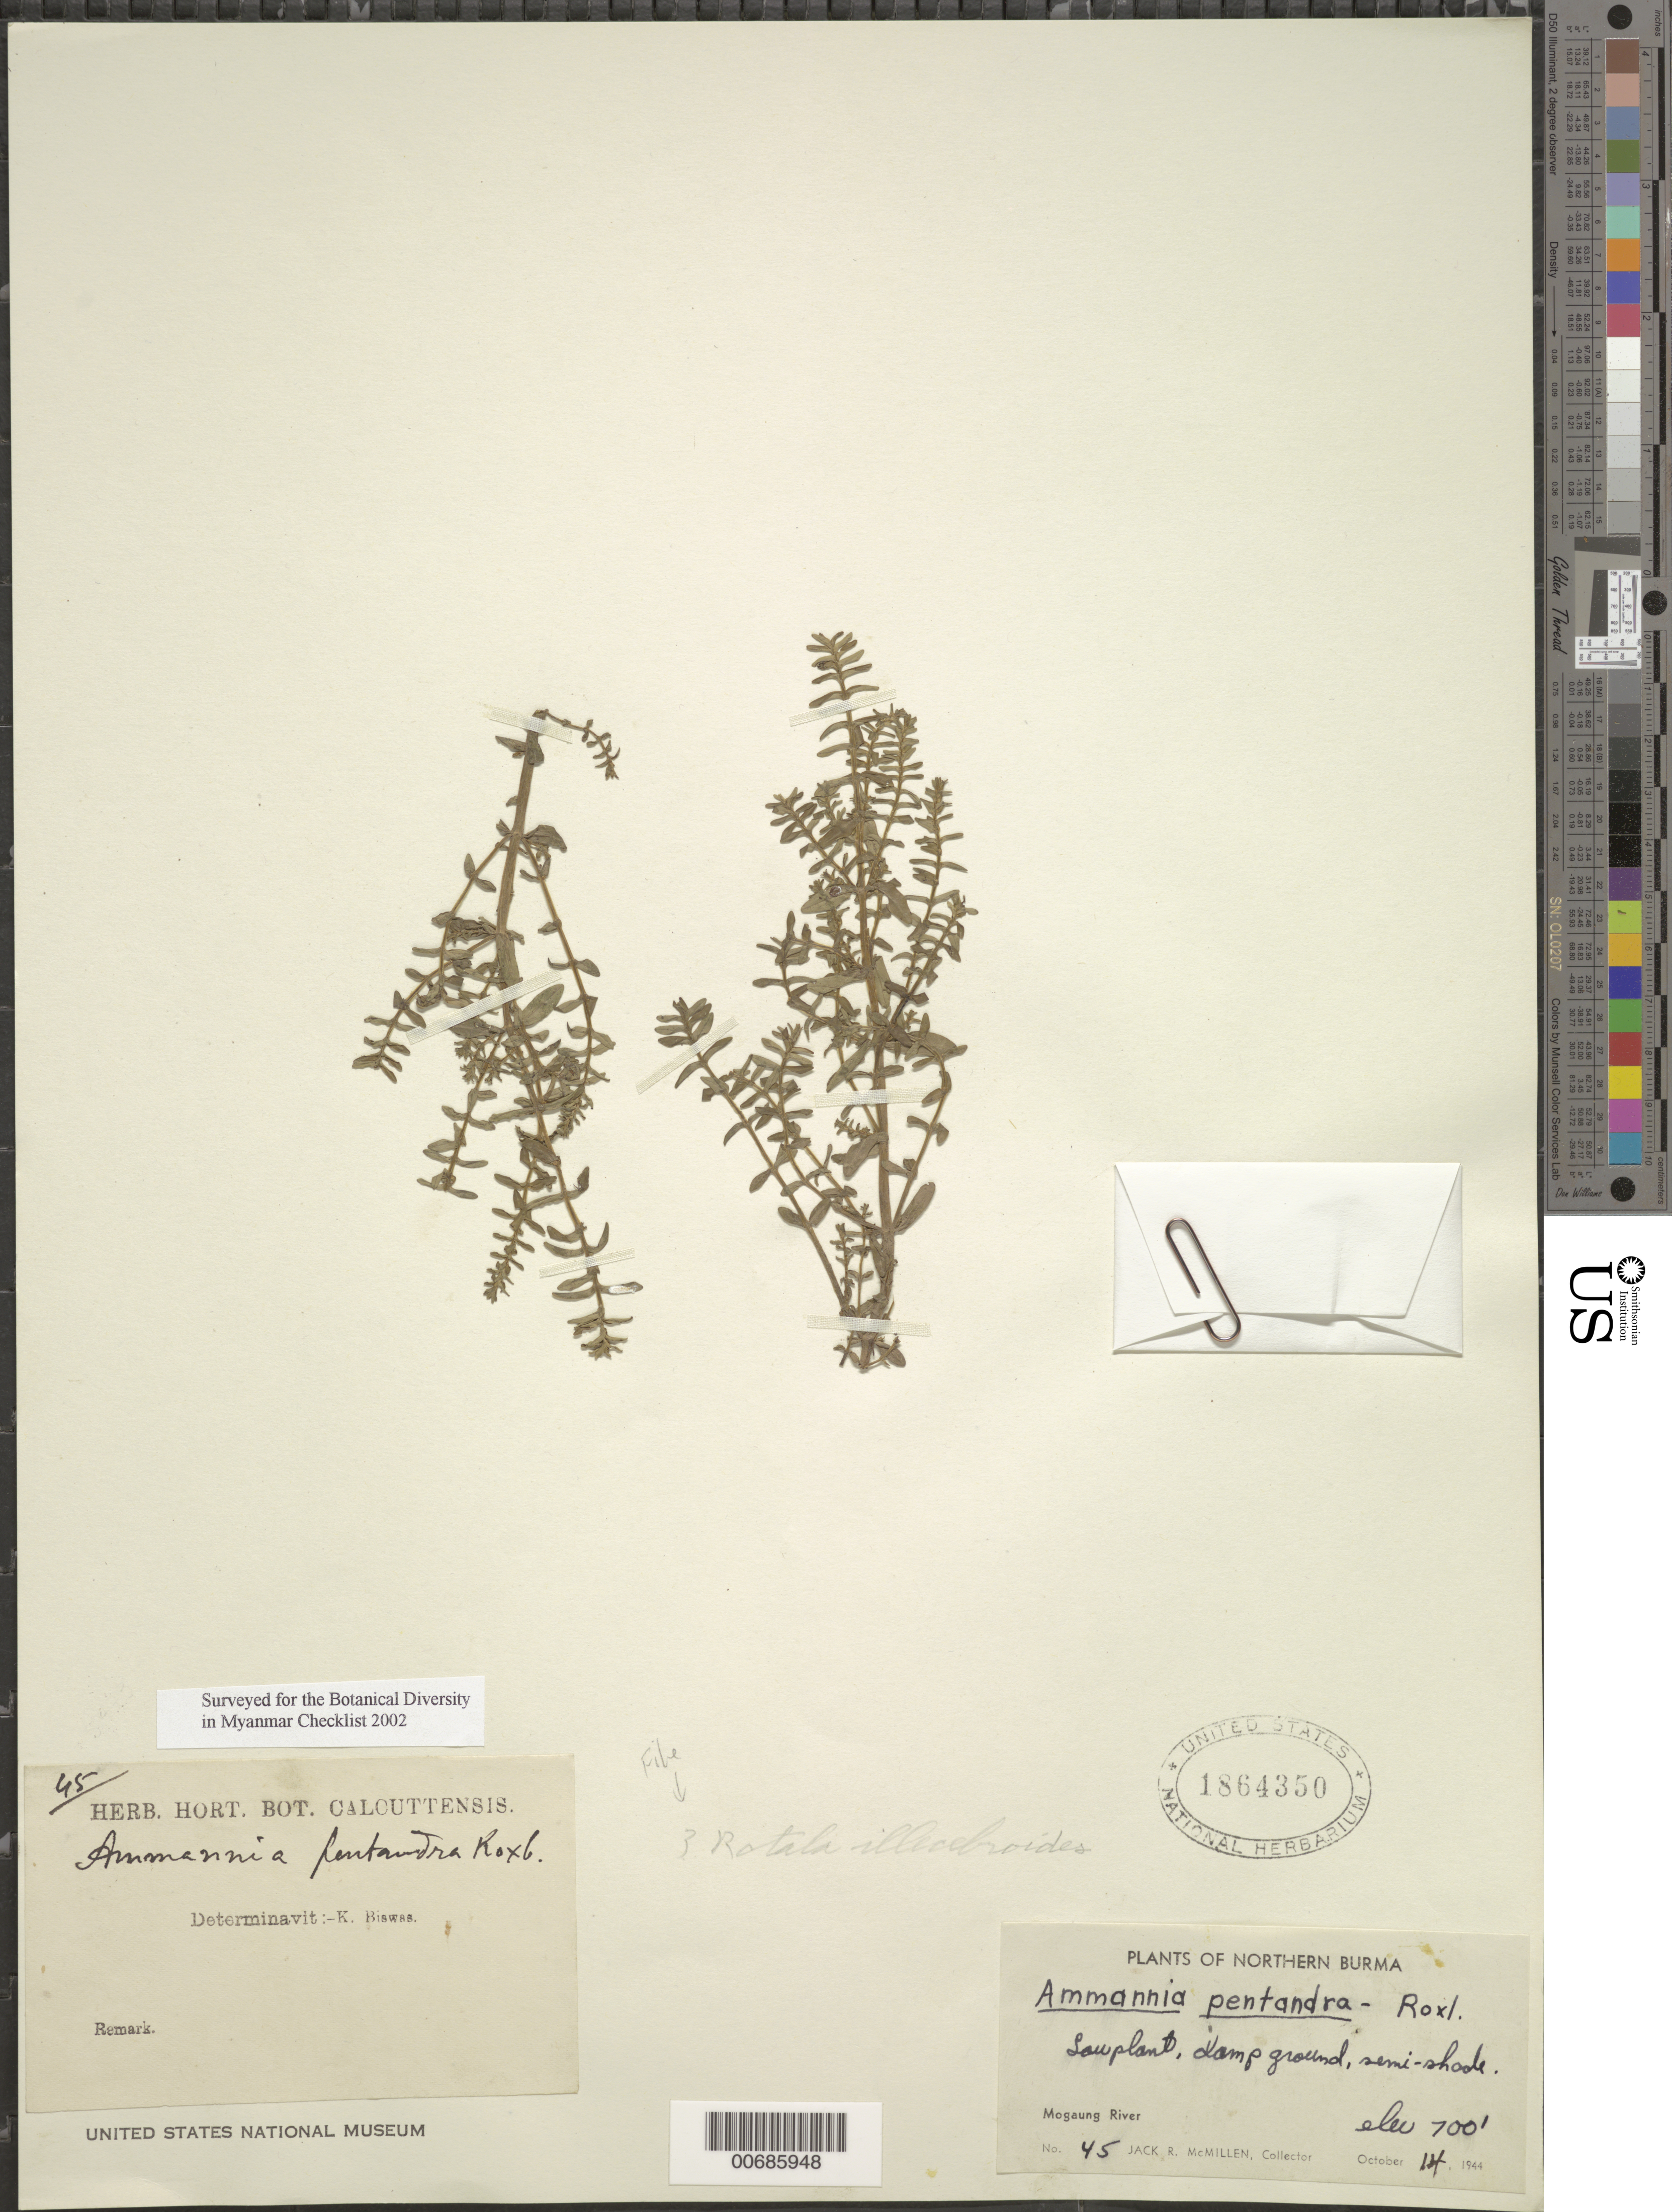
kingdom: Plantae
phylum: Tracheophyta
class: Magnoliopsida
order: Myrtales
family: Lythraceae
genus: Rotala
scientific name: Rotala illecebroides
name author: (Arn.) Koehne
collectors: J. McMillen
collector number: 45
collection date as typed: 14 Oct 1944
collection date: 1944-10-14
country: Myanmar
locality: Mogaung R.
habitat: Damp ground, semi shade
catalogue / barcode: US 1864350